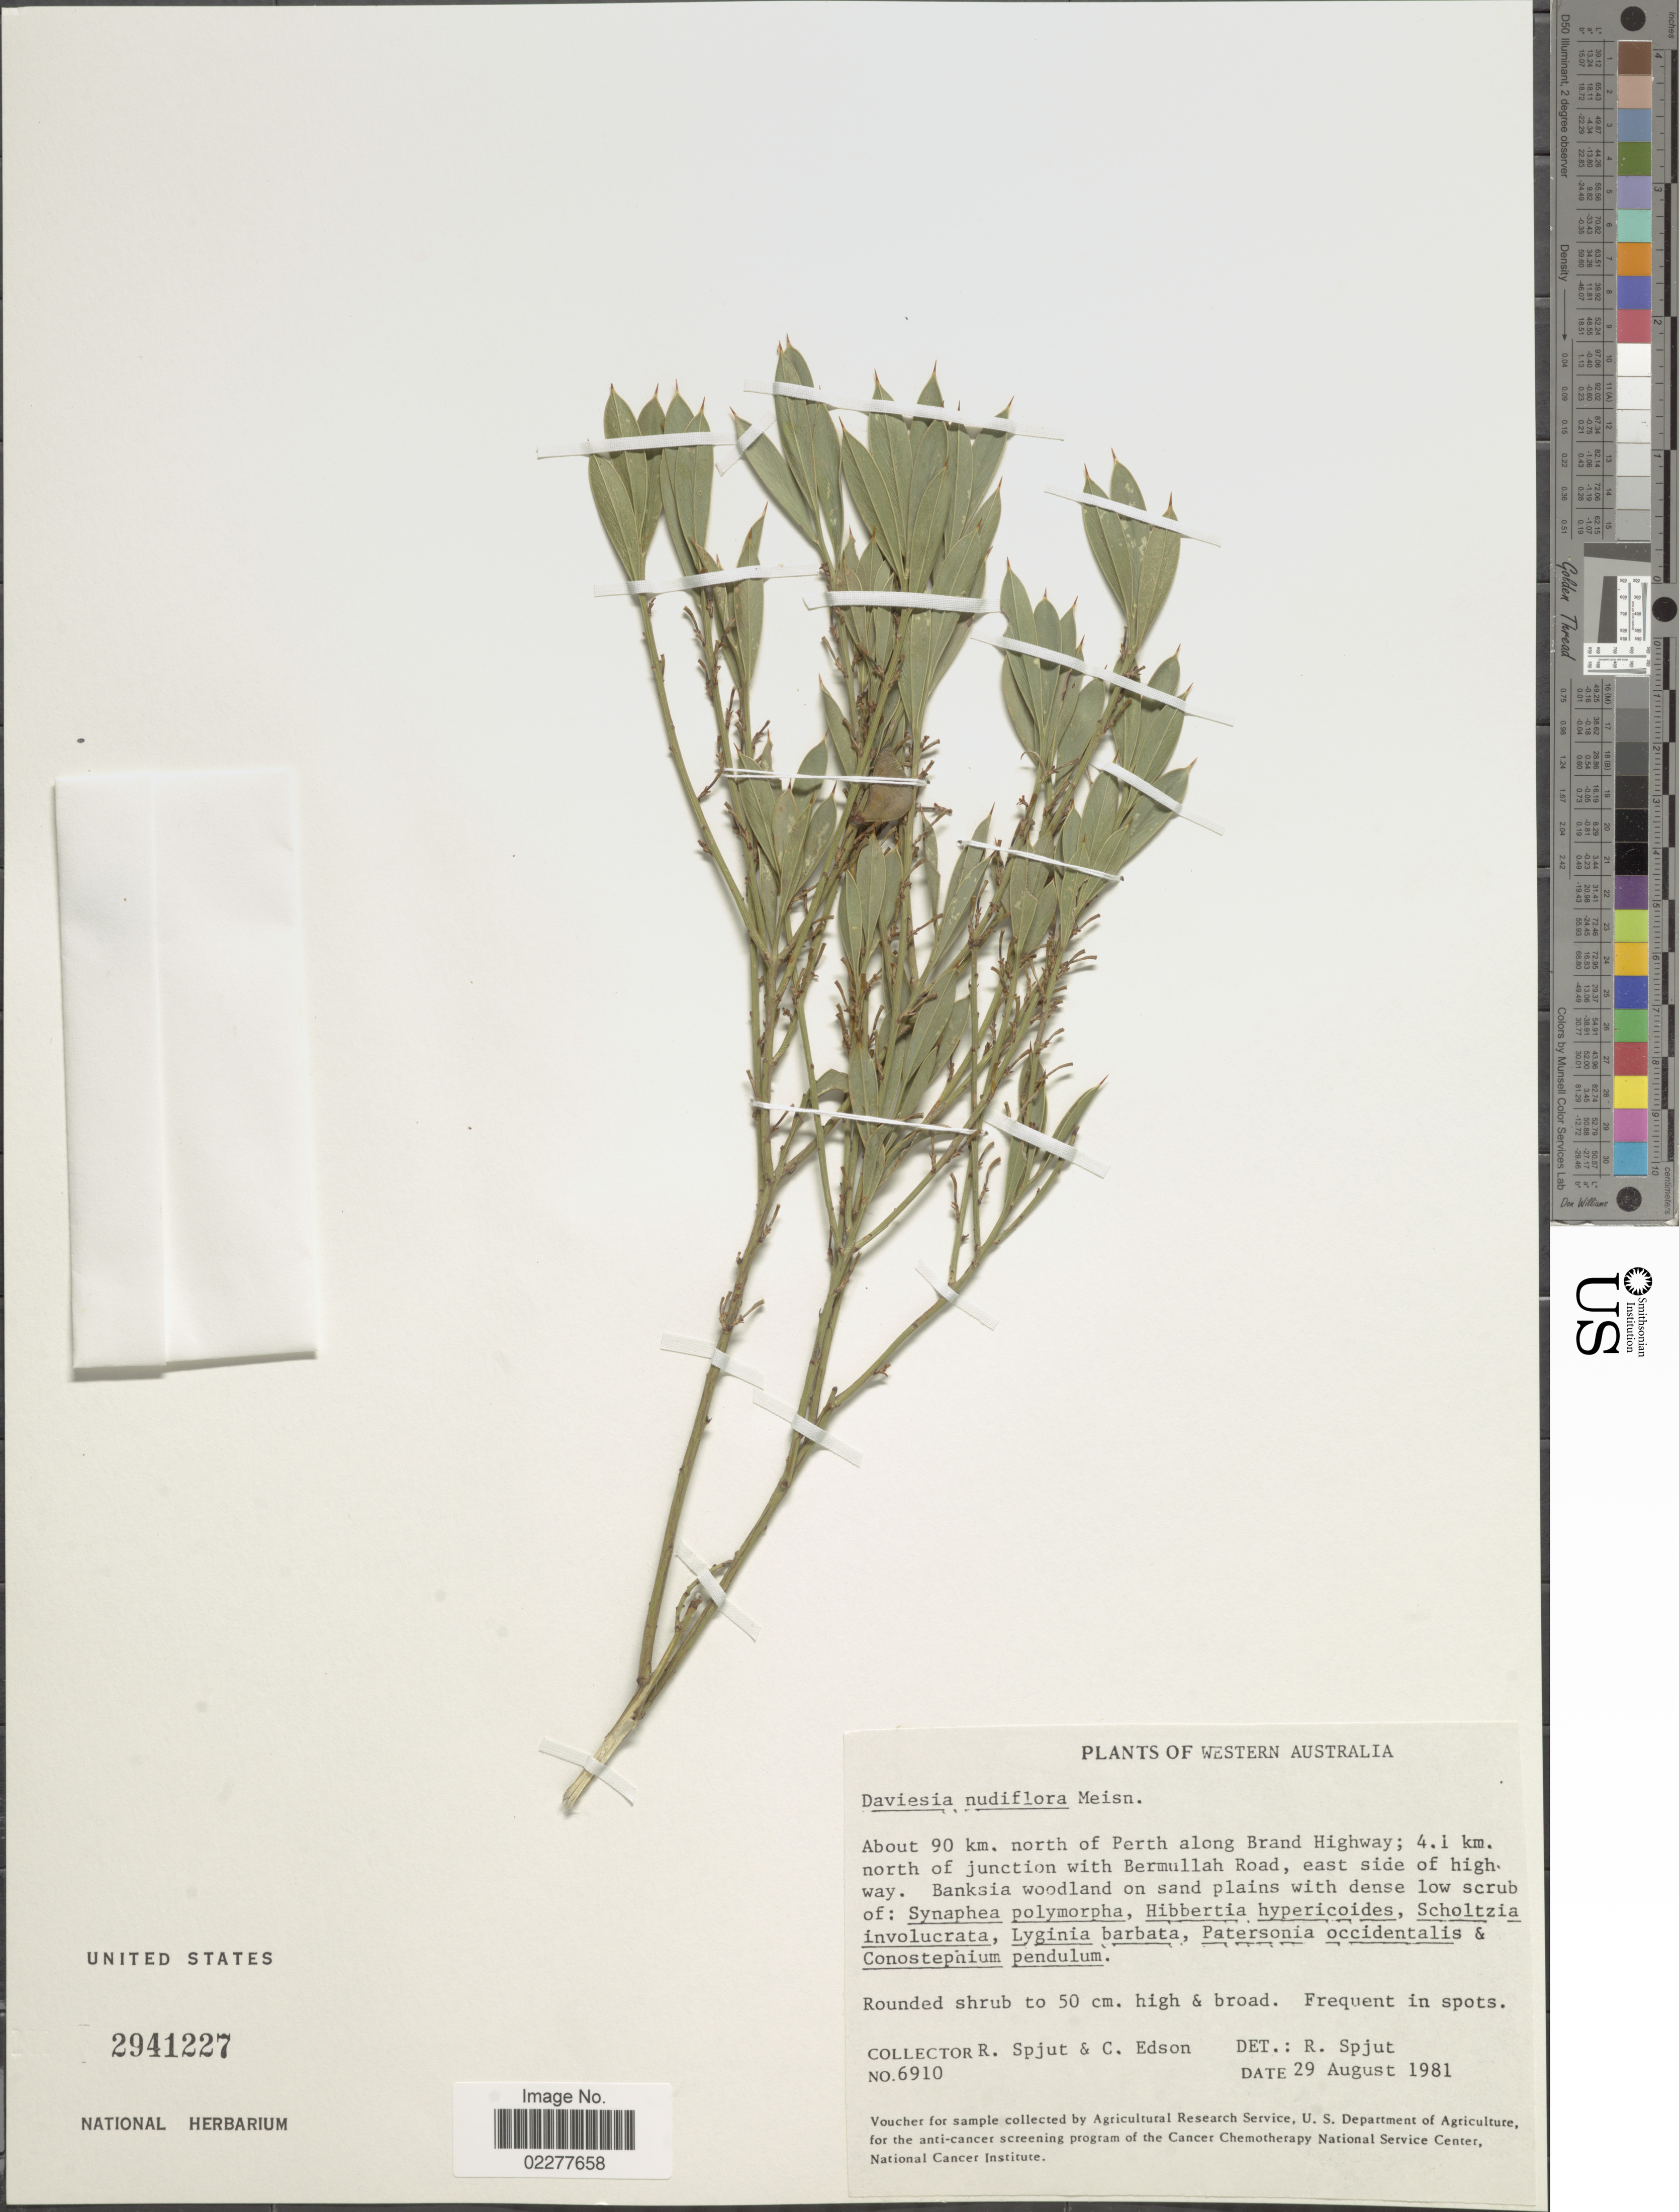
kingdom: Plantae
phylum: Tracheophyta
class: Magnoliopsida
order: Fabales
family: Fabaceae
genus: Daviesia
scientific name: Daviesia nudiflora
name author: Meisn.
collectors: R. Spjut & C. Edson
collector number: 6910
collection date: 1981-08-29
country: Australia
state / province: Western Australia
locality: About 90 km. north of Perth along Brand Highway; 4.1 km. north of junction with Bermullah Road, east side of highway.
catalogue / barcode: US 2941227